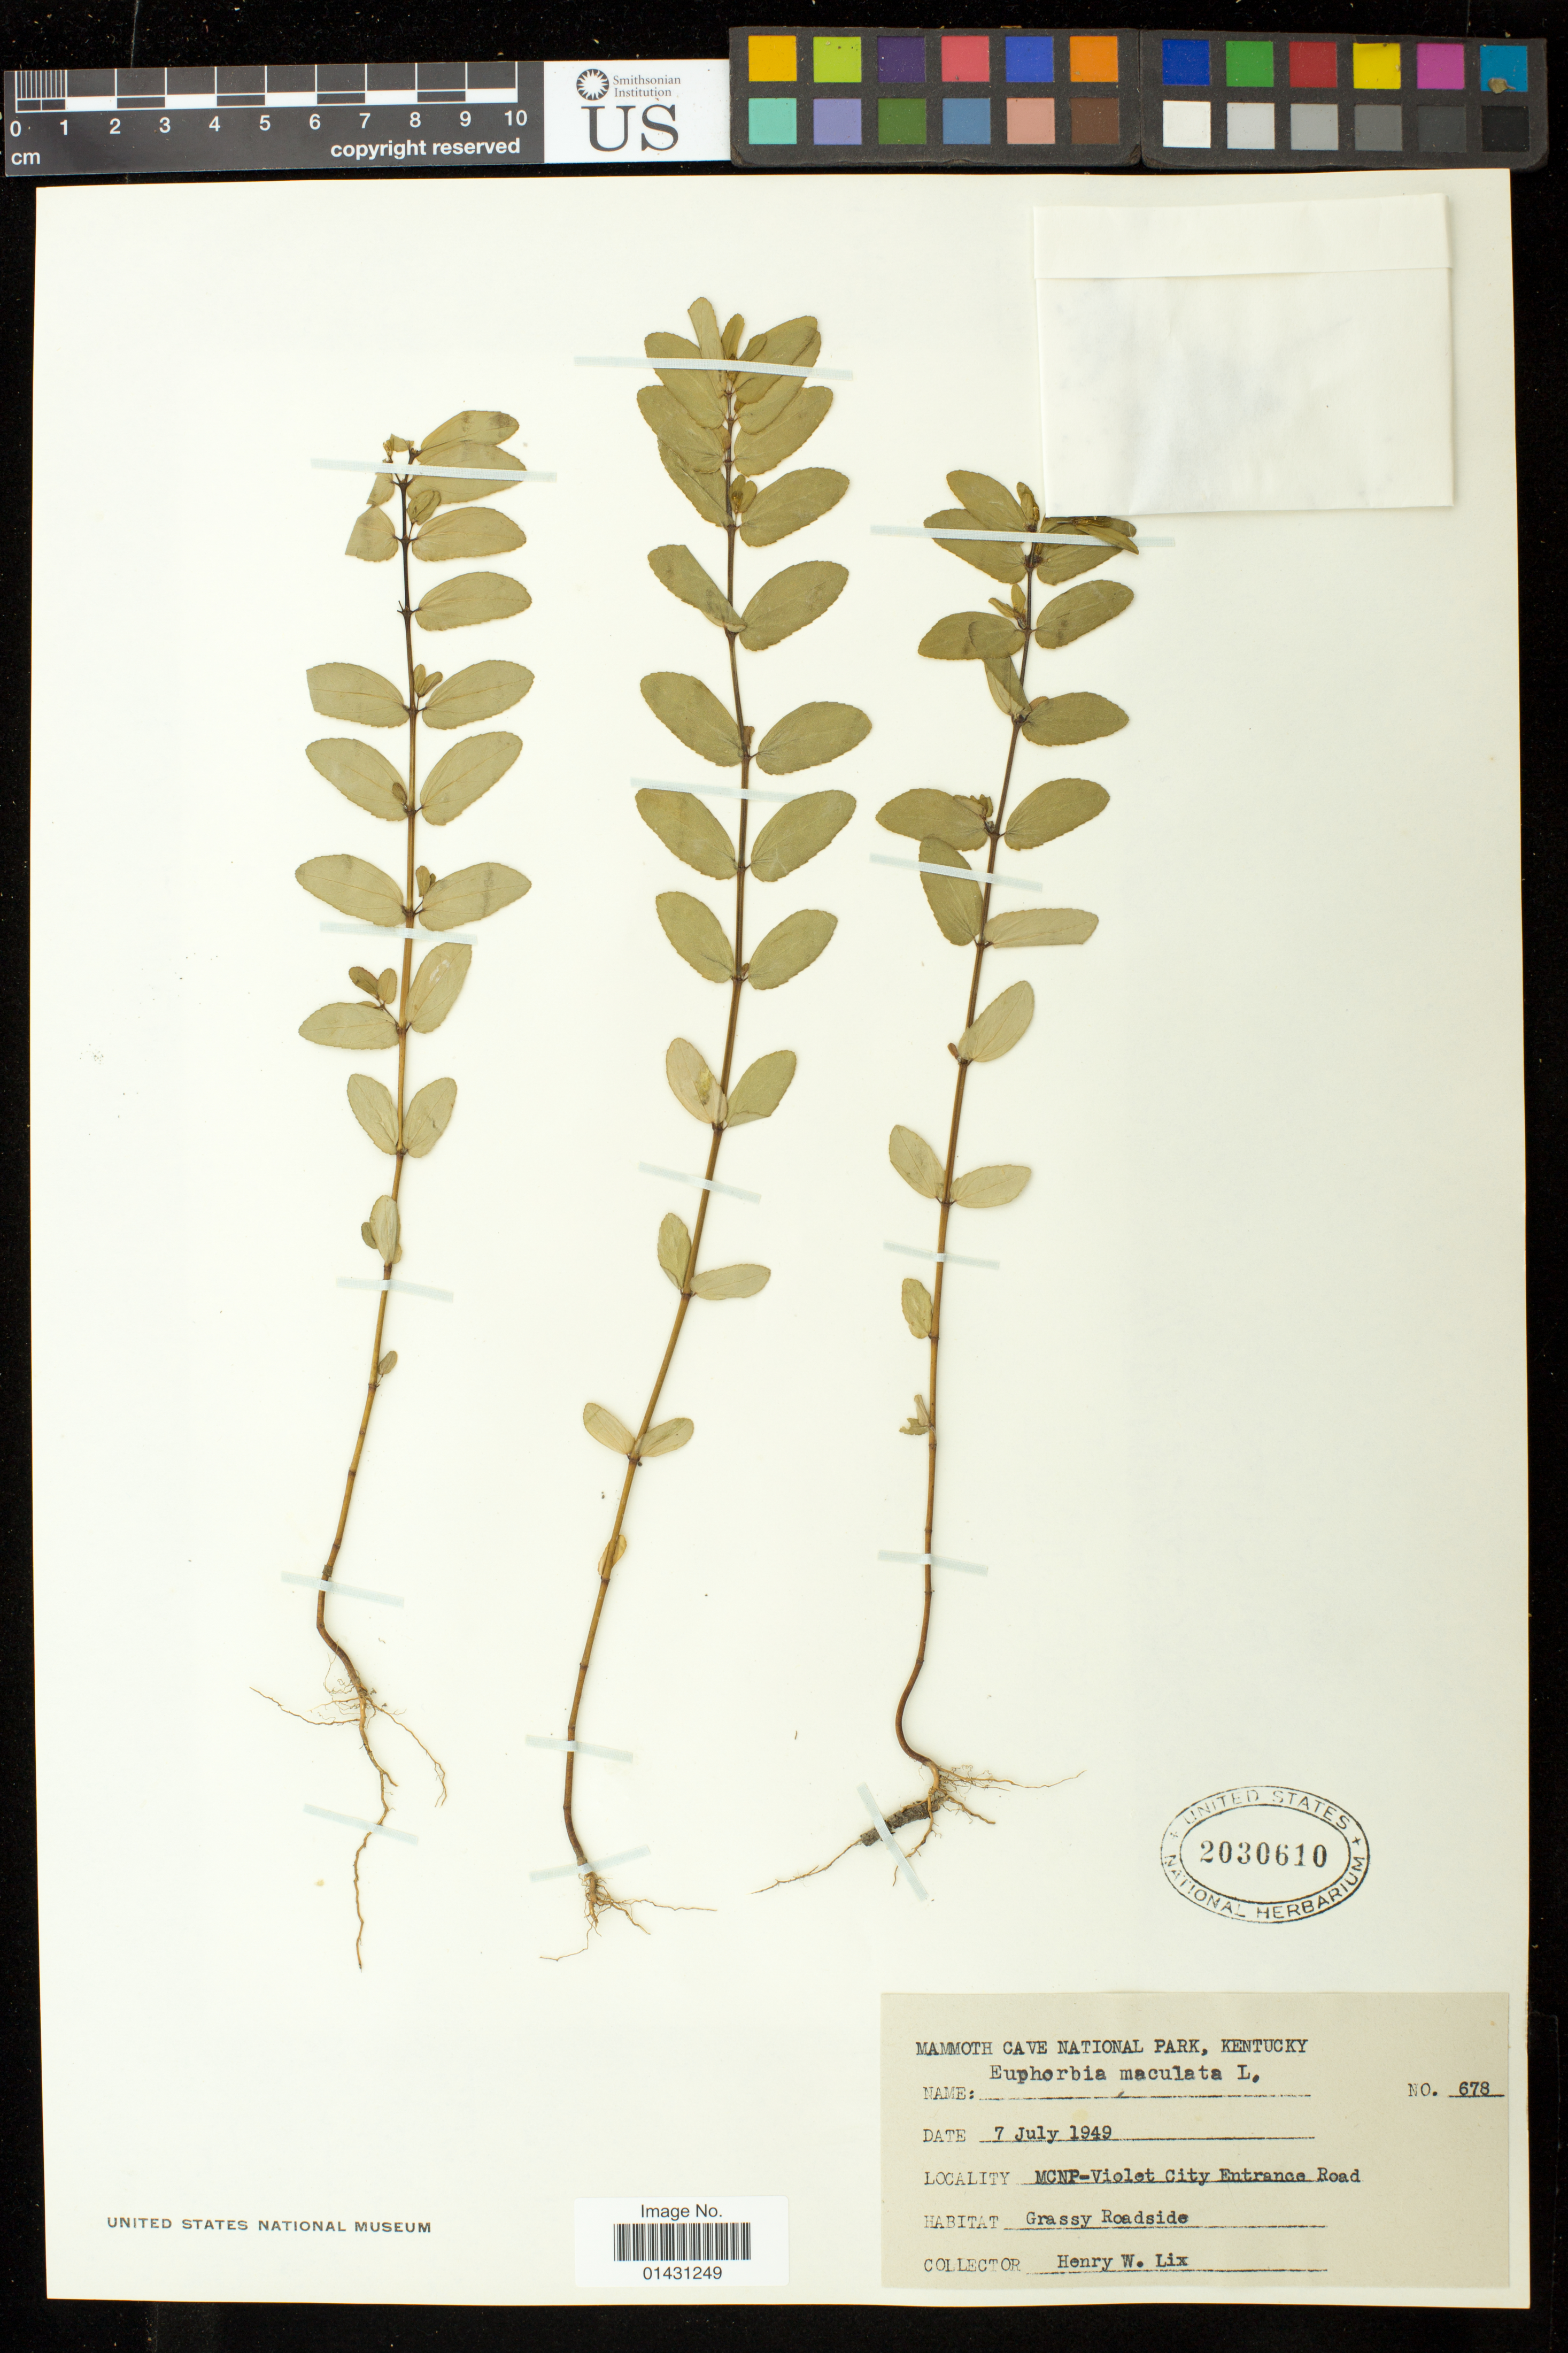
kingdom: Plantae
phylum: Tracheophyta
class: Magnoliopsida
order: Malpighiales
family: Euphorbiaceae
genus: Euphorbia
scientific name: Euphorbia maculata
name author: L.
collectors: H. W. Lix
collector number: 678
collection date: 1949-07-07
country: United States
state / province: Kentucky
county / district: Edmonson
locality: Mammoth cave national park; Violet city entrance road.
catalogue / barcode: US 2030610